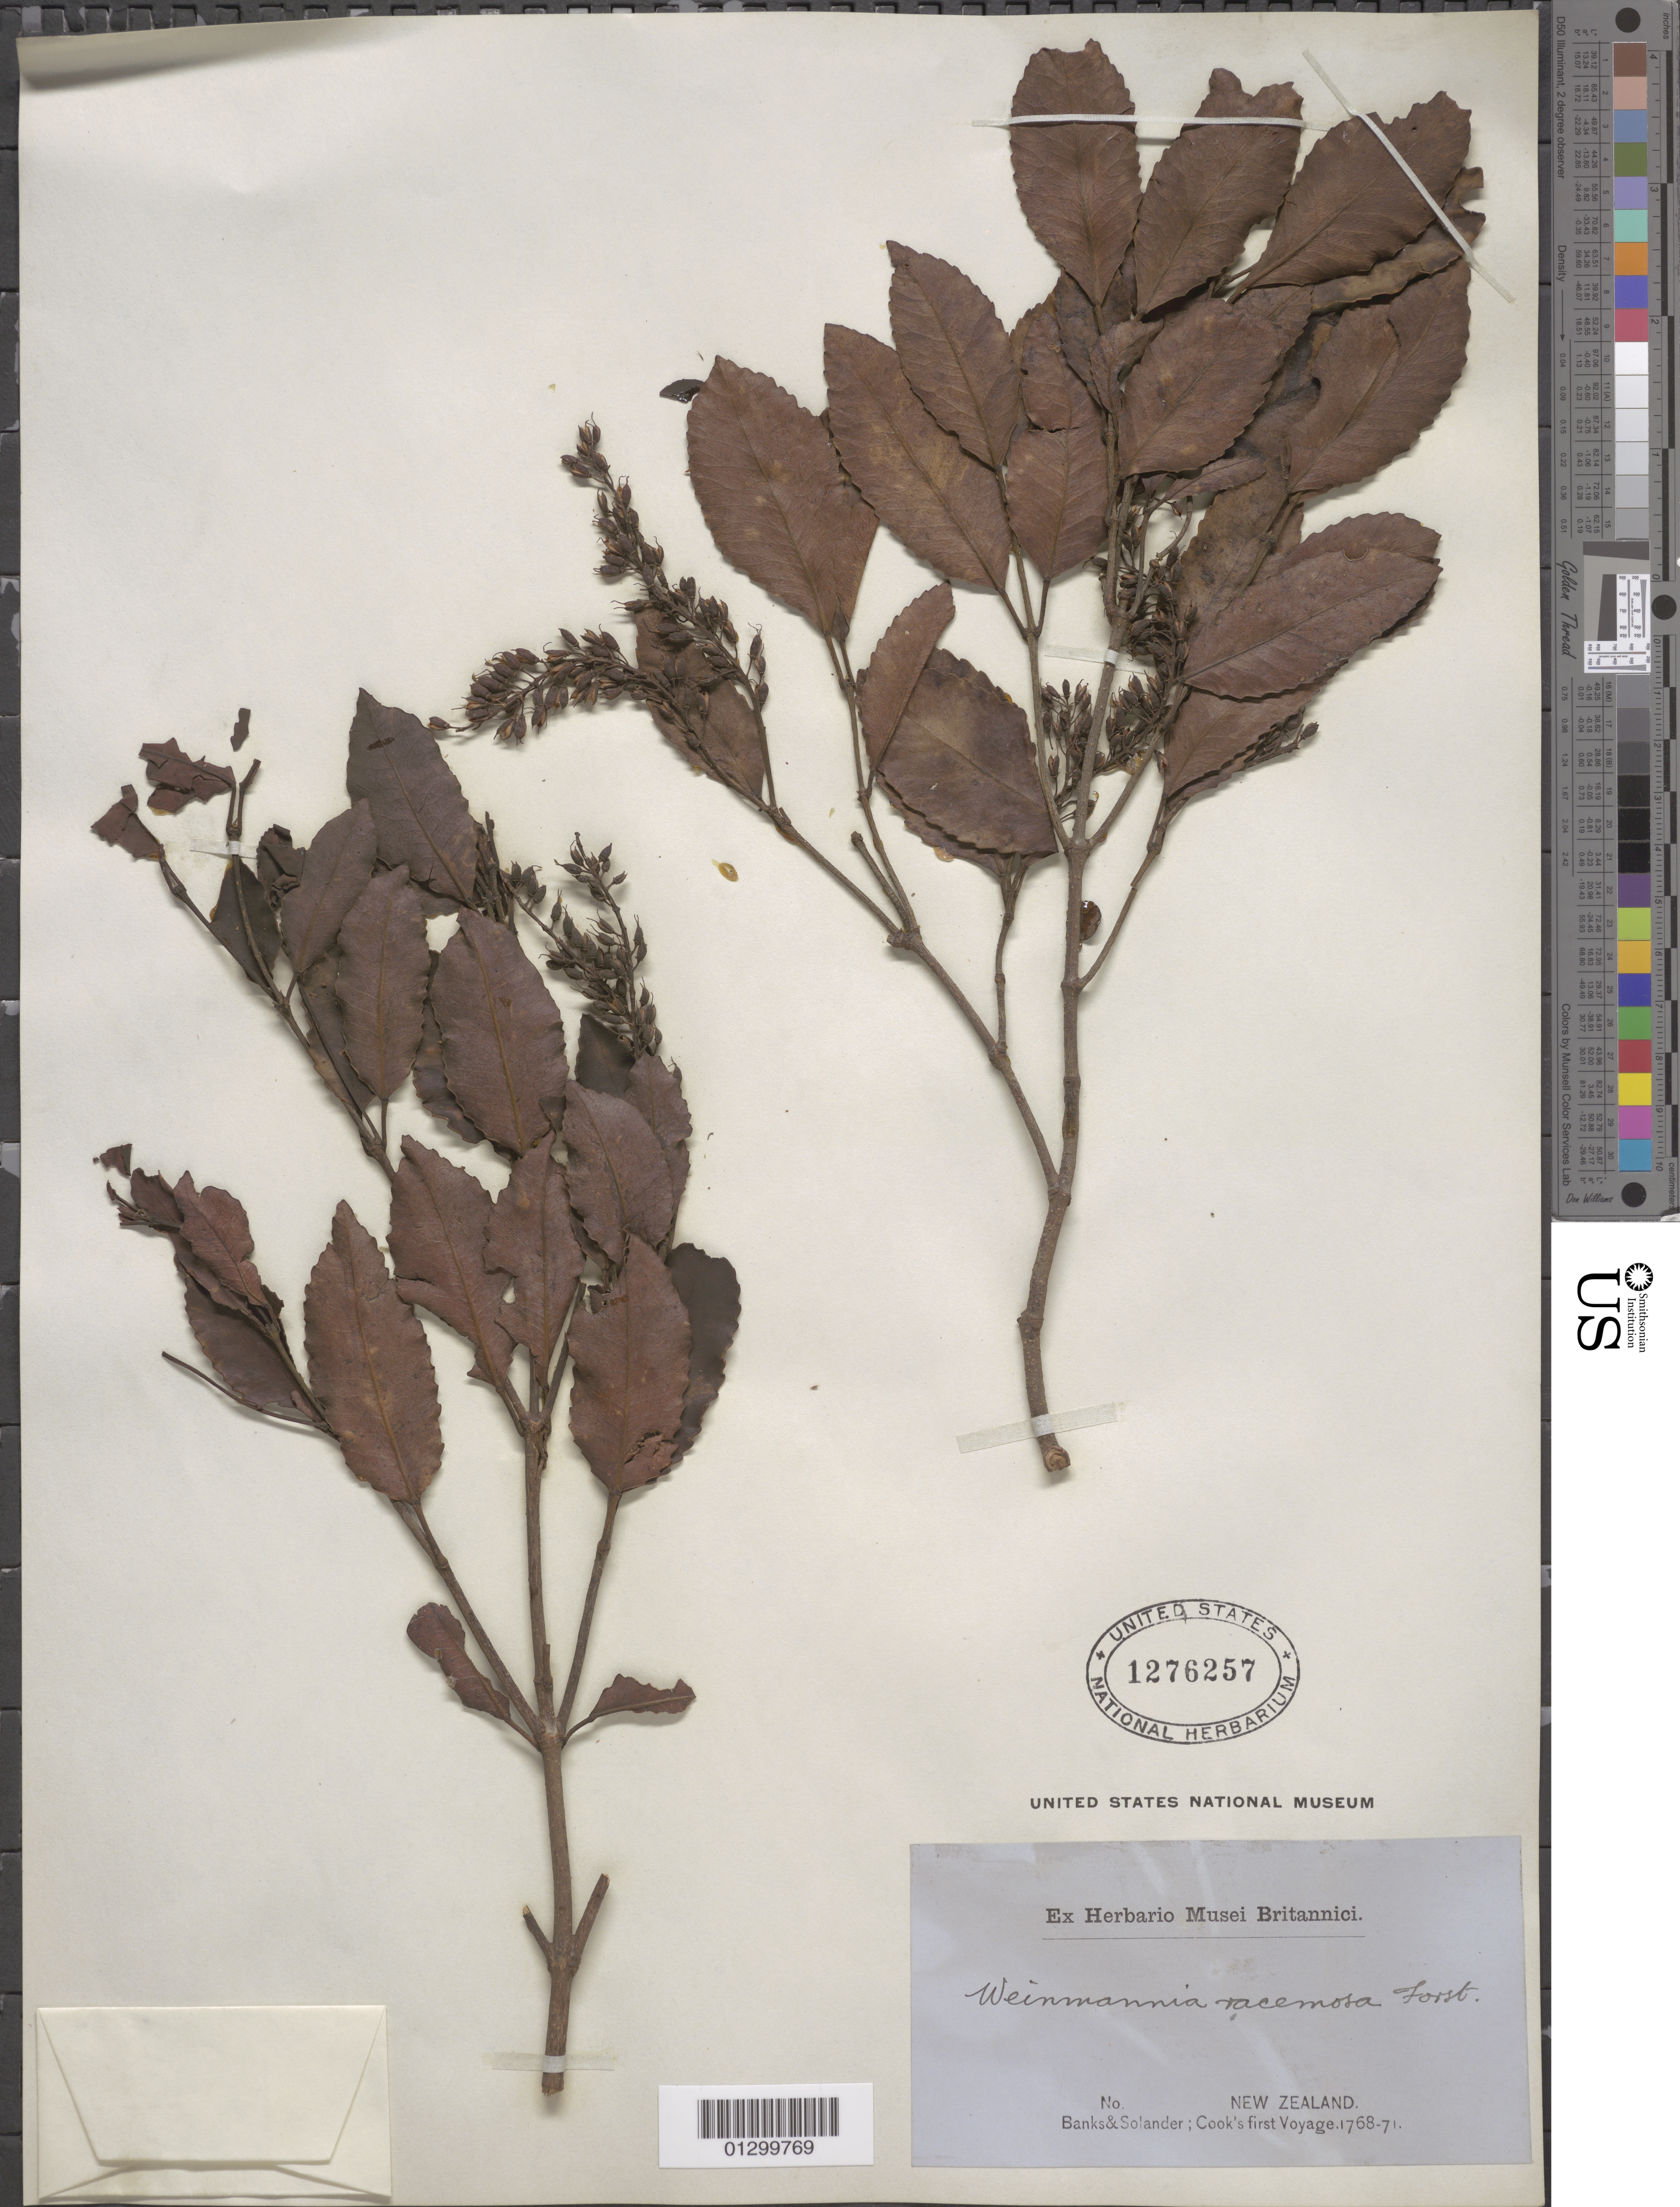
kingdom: Plantae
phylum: Tracheophyta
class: Magnoliopsida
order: Oxalidales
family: Cunoniaceae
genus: Pterophylla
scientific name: Pterophylla racemosa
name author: (L. f.) Pillon & H.C. Hopkins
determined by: Strong, Mark T., (BOT), Smithsonian Institution - National Museum of Natural History (UNITED STATES)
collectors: J. Banks & D. C. Solander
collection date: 1768/1771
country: New Zealand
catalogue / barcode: US 1276257